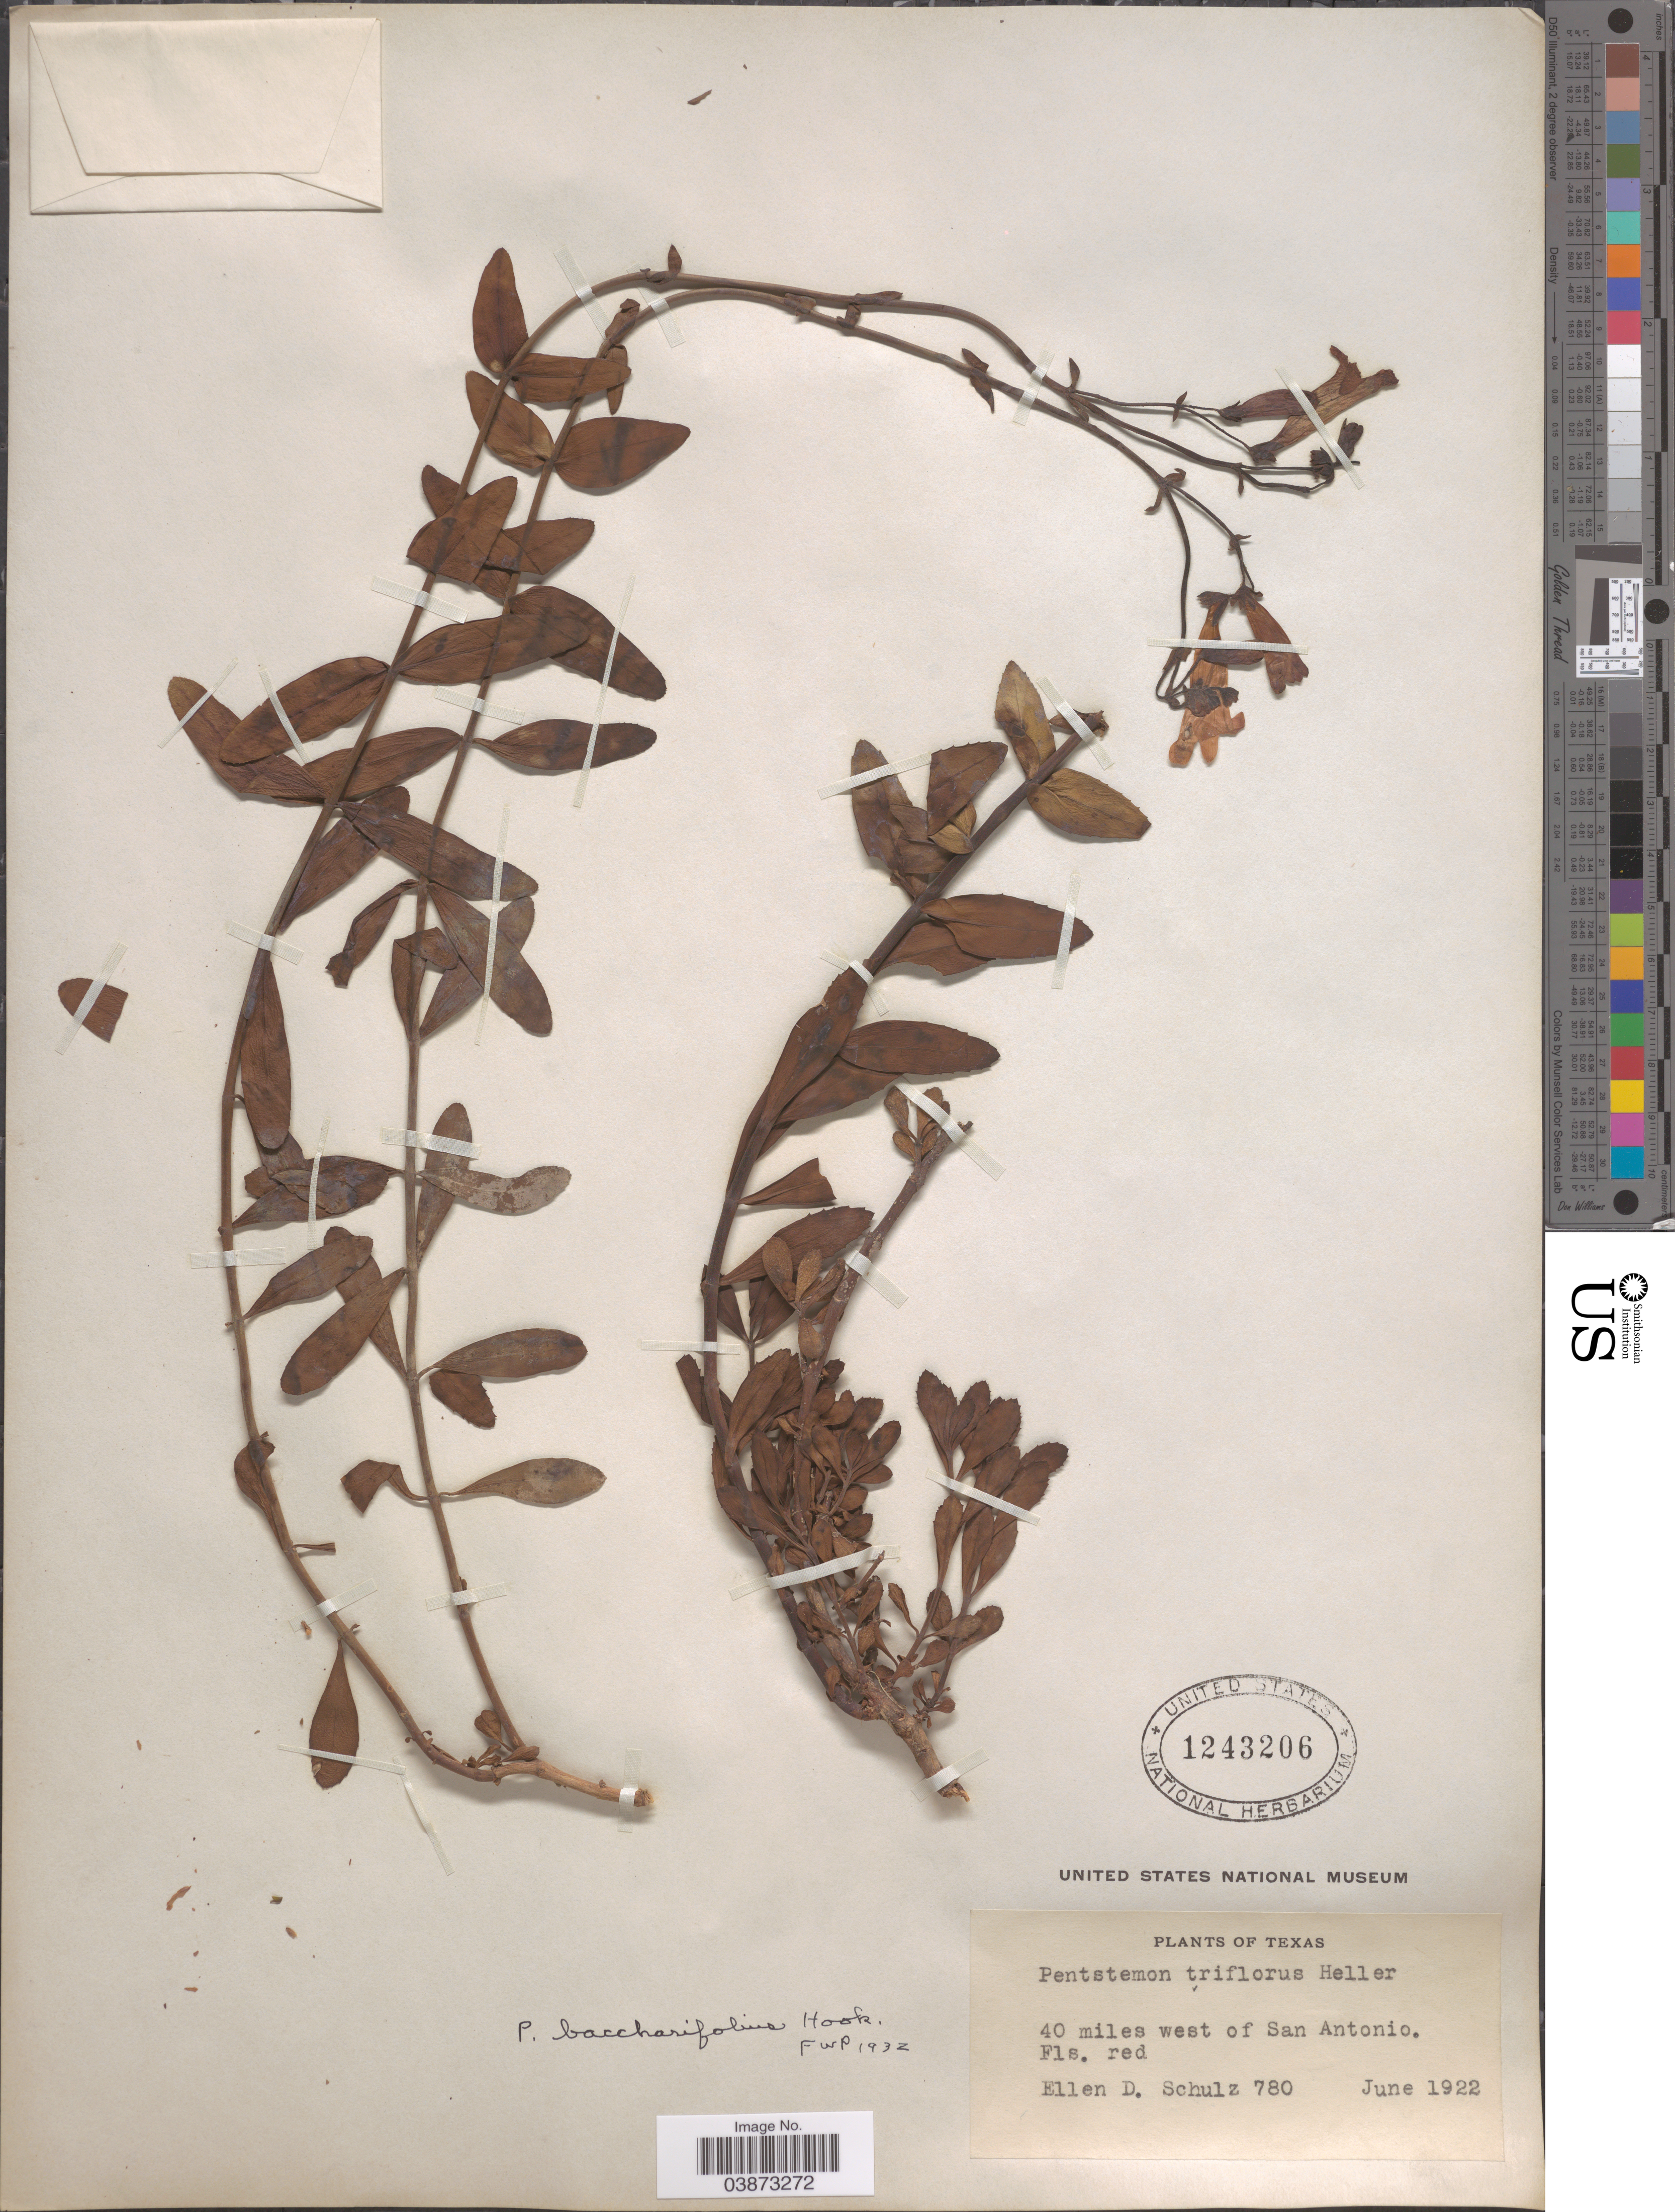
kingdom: Plantae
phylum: Tracheophyta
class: Magnoliopsida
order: Lamiales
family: Plantaginaceae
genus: Penstemon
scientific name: Penstemon baccharifolius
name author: Hook.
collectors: E. D. Schulz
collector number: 780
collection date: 1922-06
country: United States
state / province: Texas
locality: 40 miles west of San Antonio.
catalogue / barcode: US 1243206